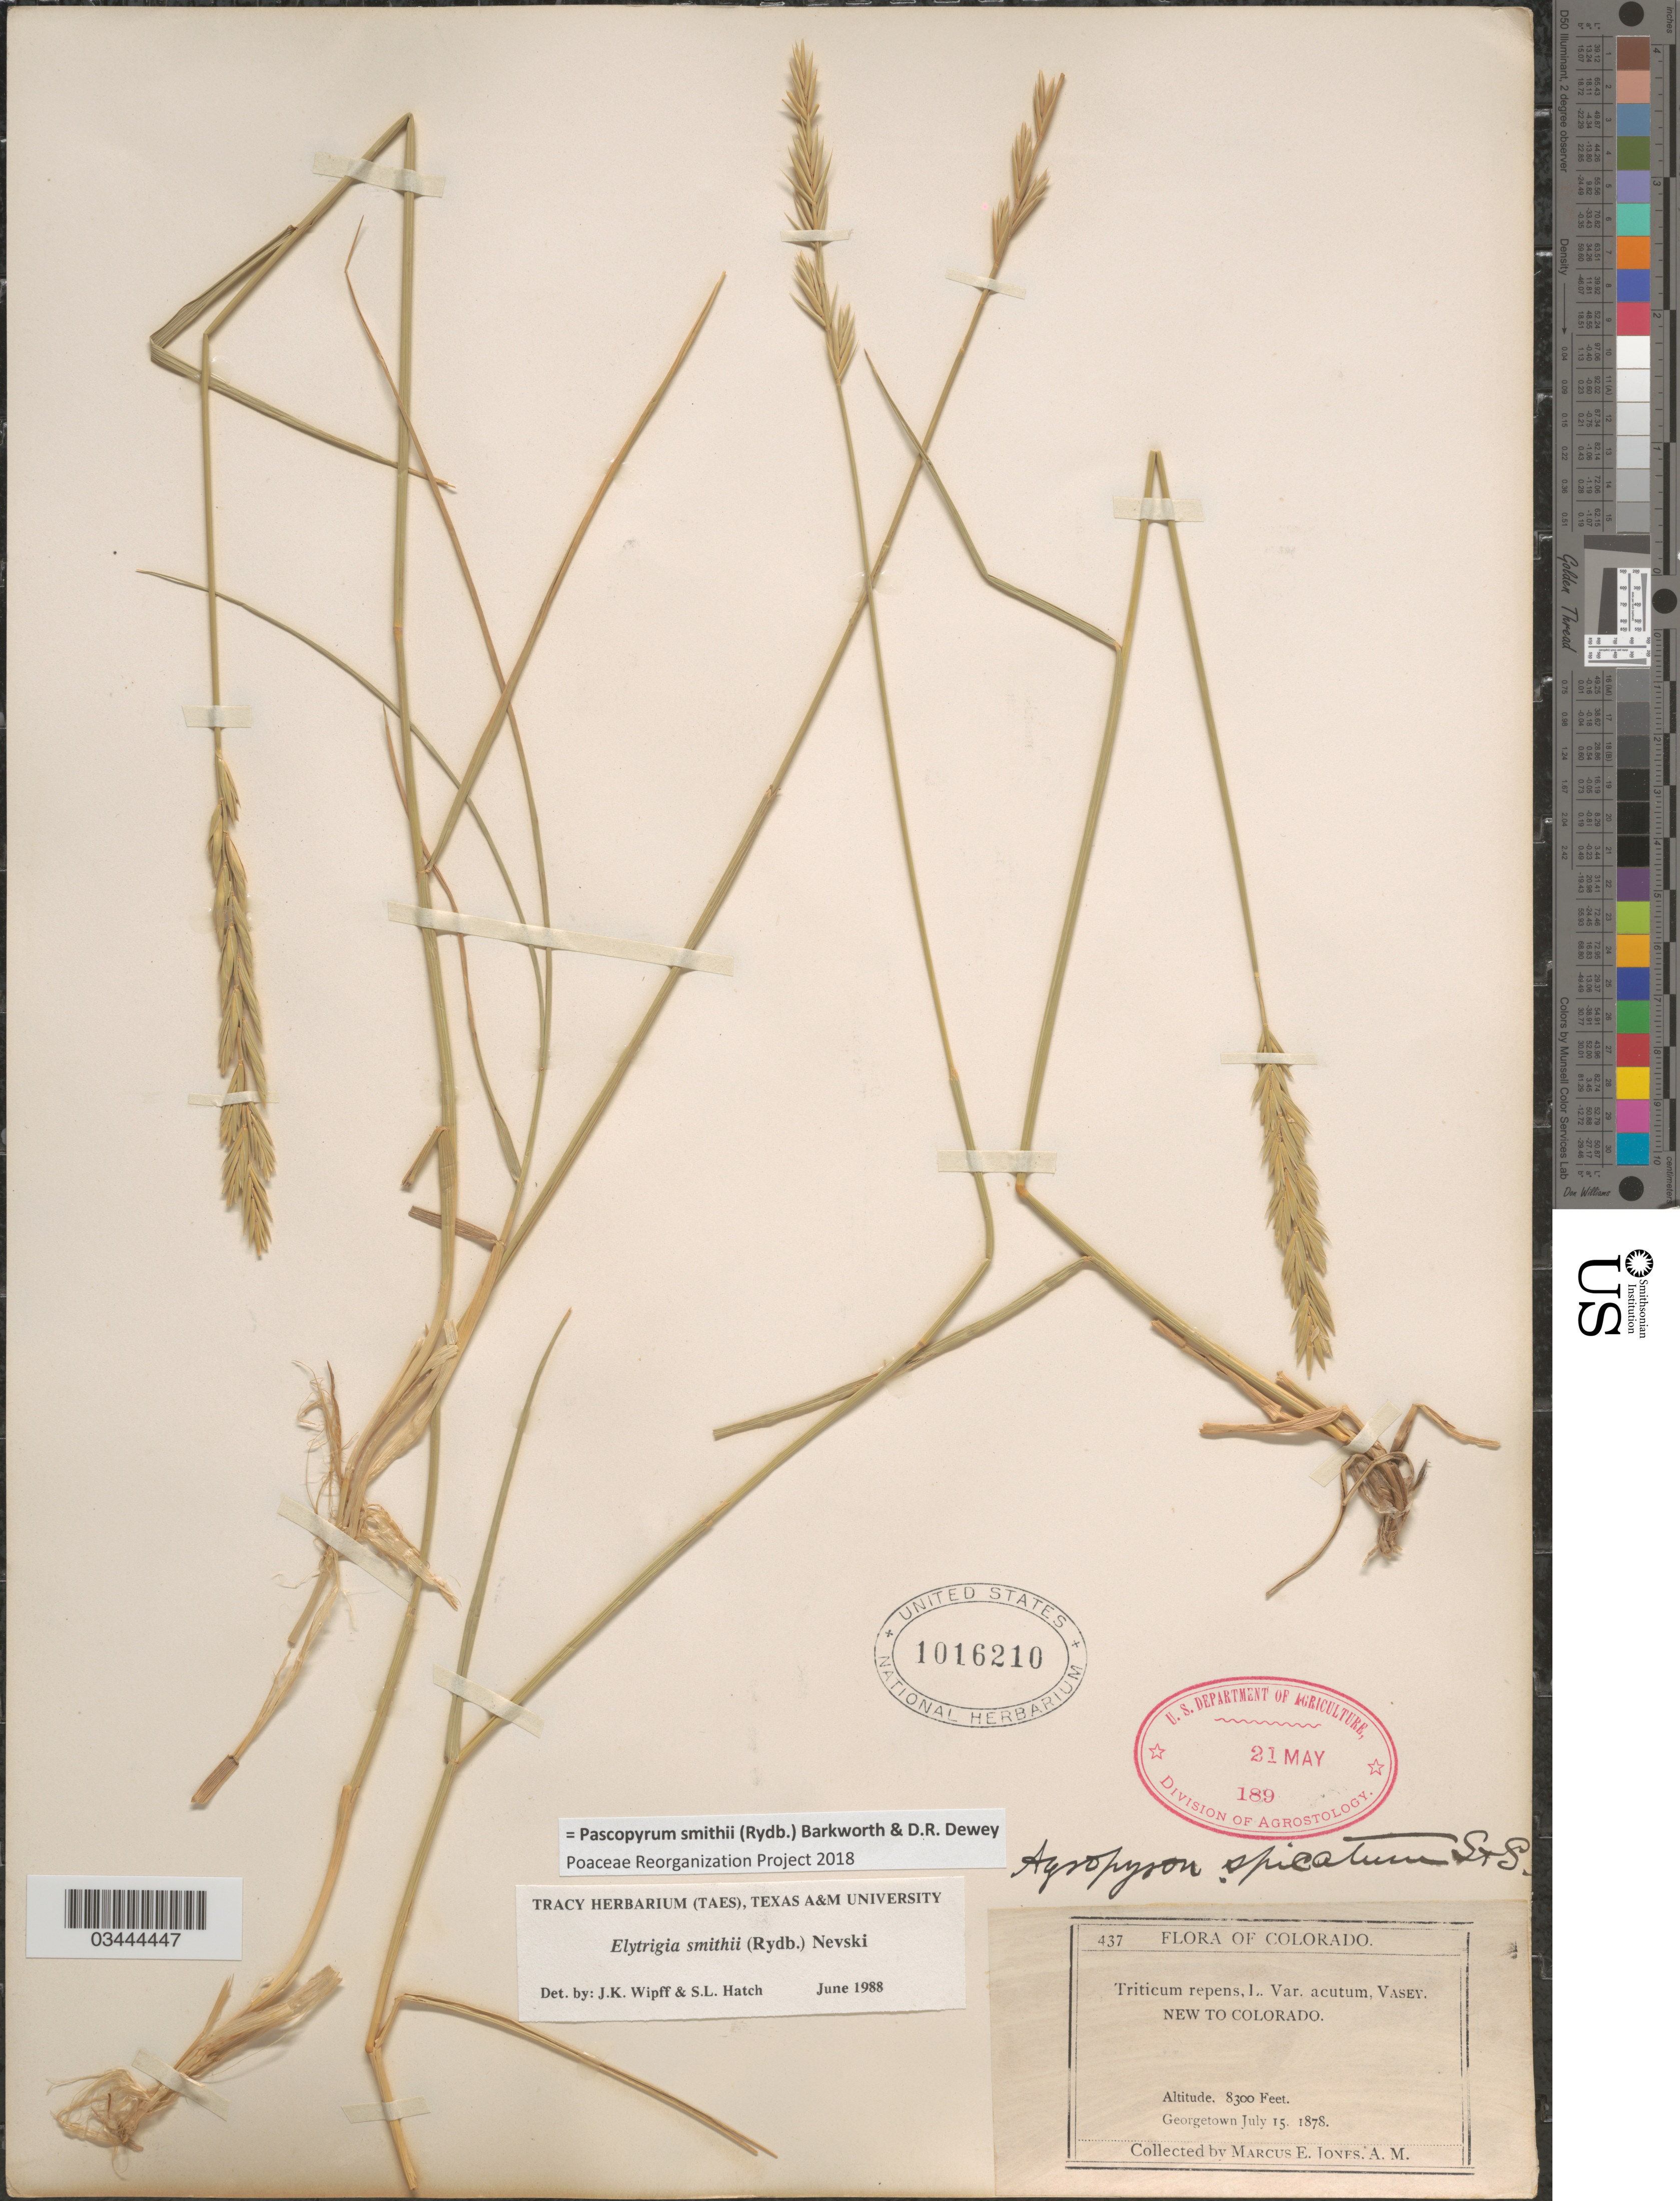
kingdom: Plantae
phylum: Tracheophyta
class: Liliopsida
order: Poales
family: Poaceae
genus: Pascopyrum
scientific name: Pascopyrum smithii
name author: (Rydb.) Barkworth & Dewey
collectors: M. E. Jones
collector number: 437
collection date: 1878-07-15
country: United States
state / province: Colorado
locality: Georgetown.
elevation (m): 2530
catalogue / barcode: US 1016210